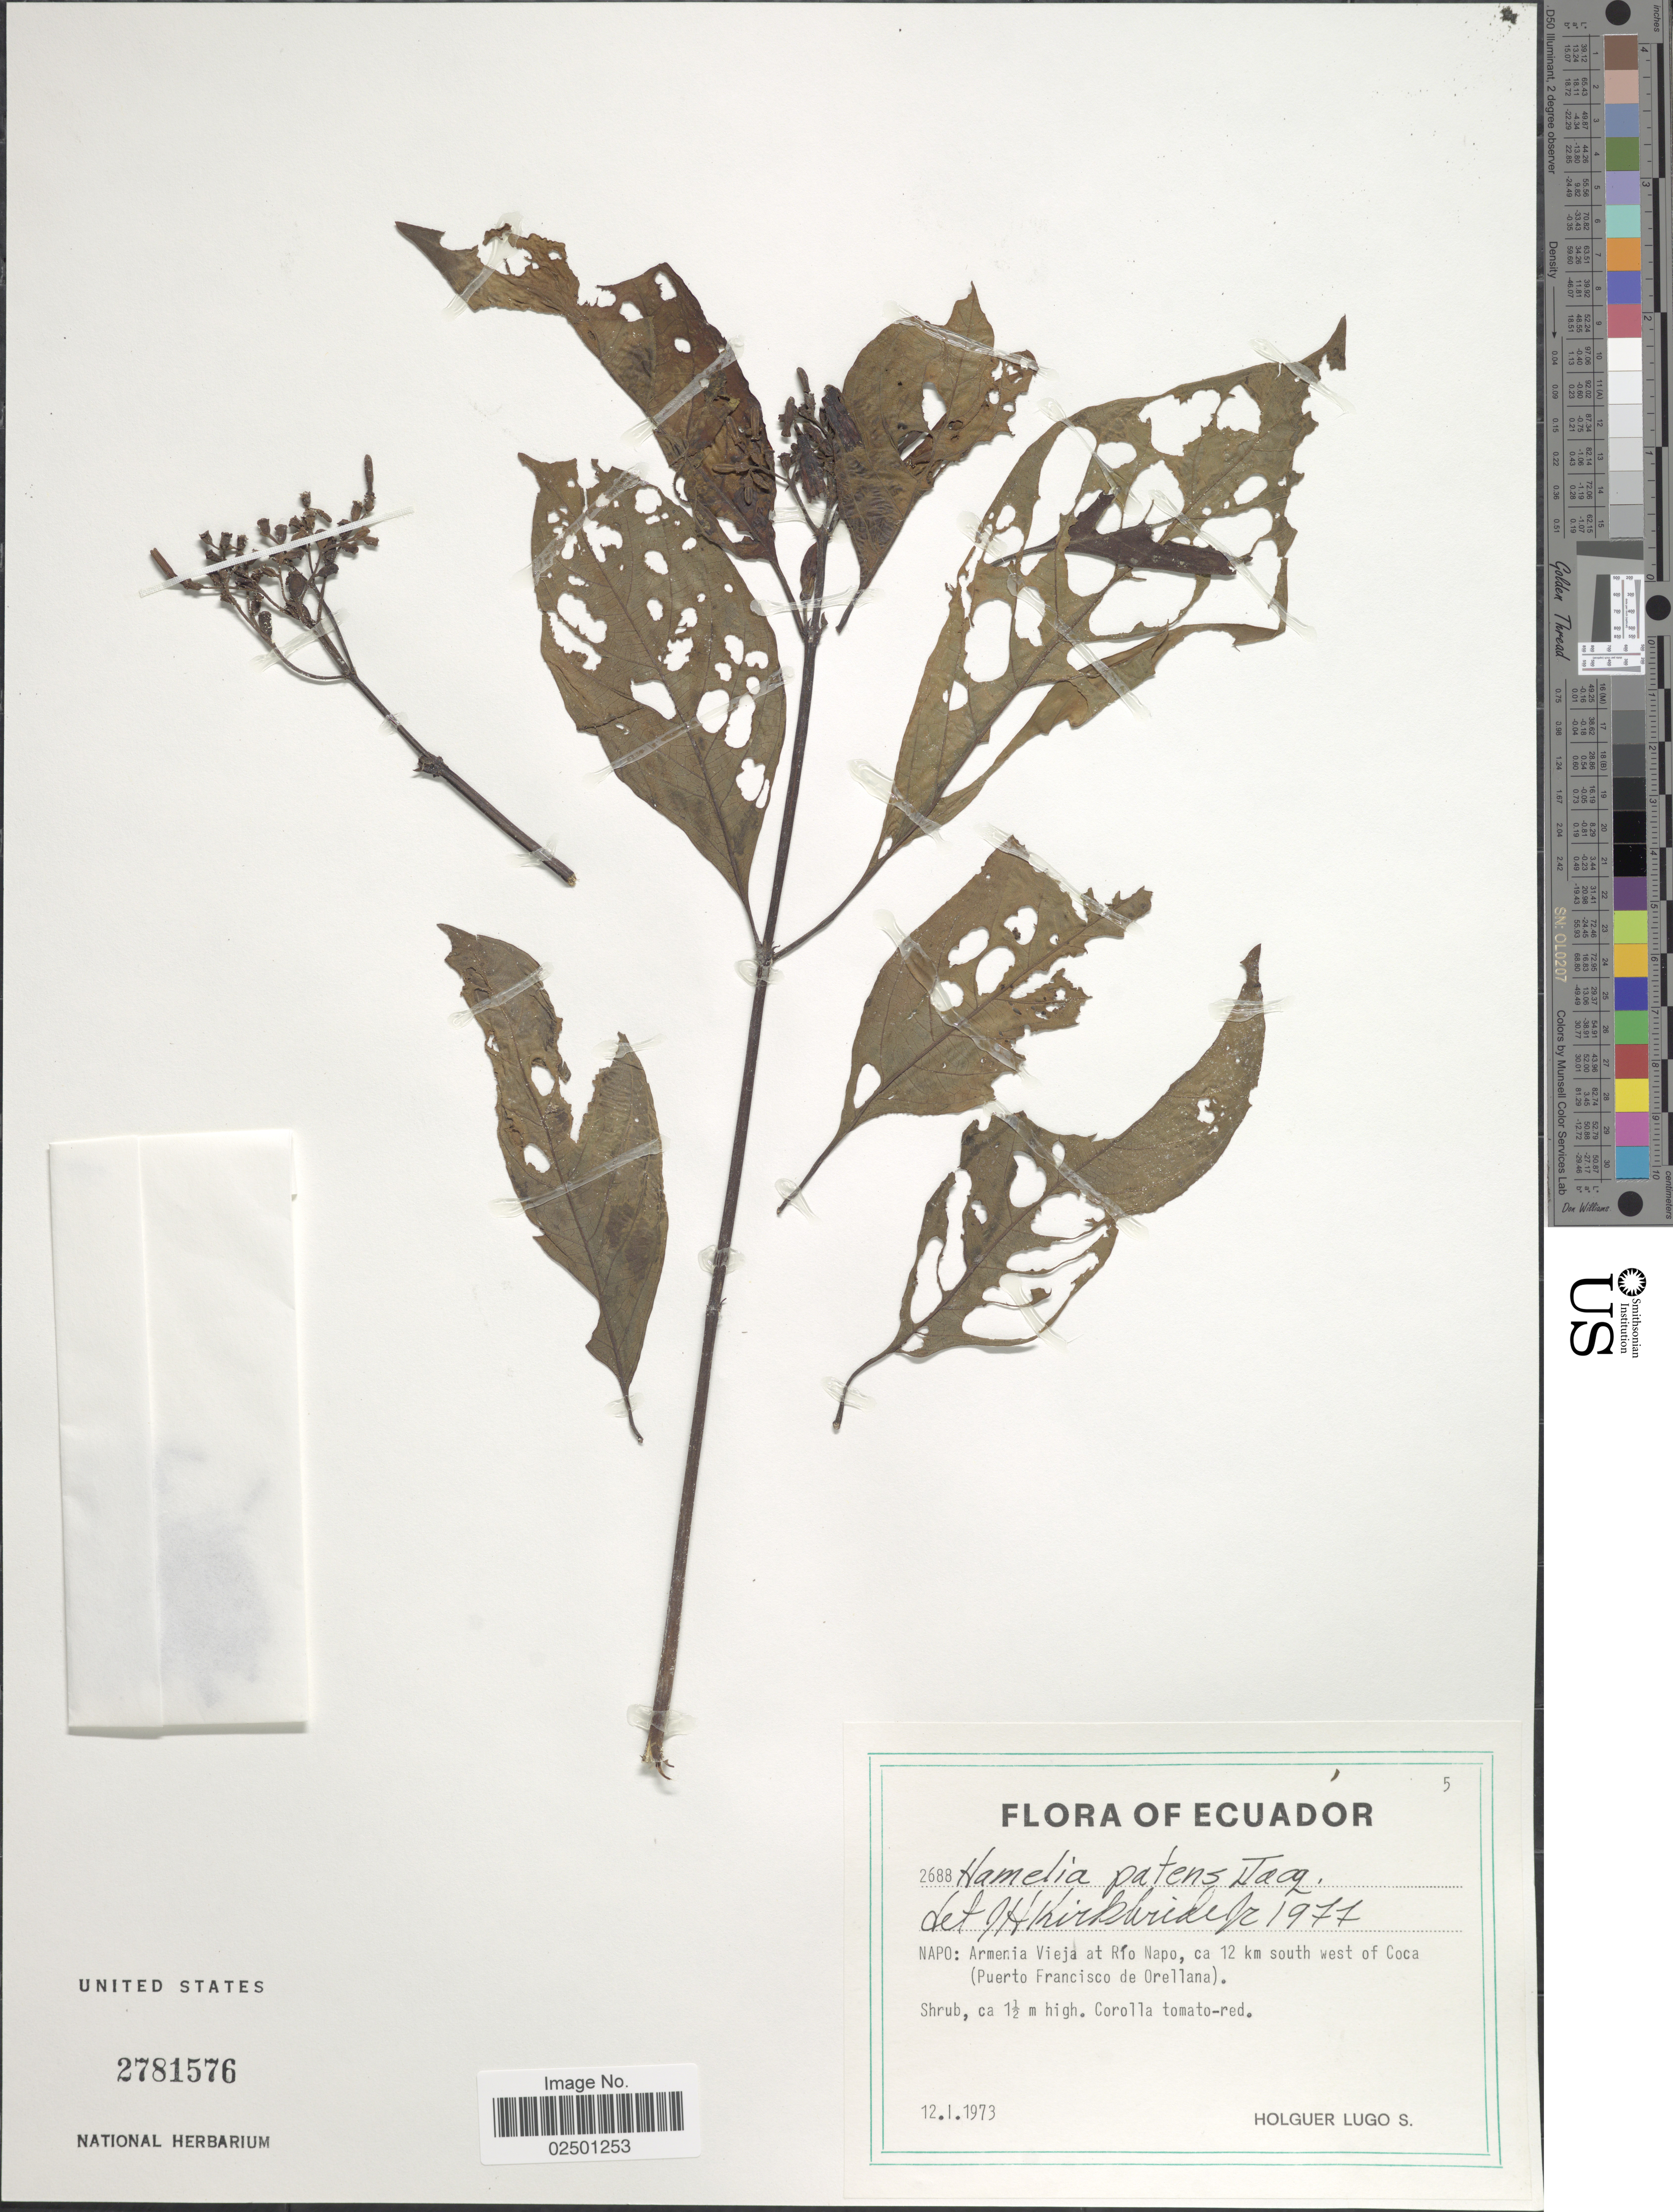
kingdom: Plantae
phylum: Tracheophyta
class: Magnoliopsida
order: Gentianales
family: Rubiaceae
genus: Hamelia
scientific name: Hamelia patens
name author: Jacq.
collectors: H. Lugo S.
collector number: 2688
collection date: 1973-01-12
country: Ecuador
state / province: Napo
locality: Armenia Vieja at Rio Napo, ca 12 km south west of Coca (Puerto Francisco de Orellana).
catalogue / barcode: US 2781576